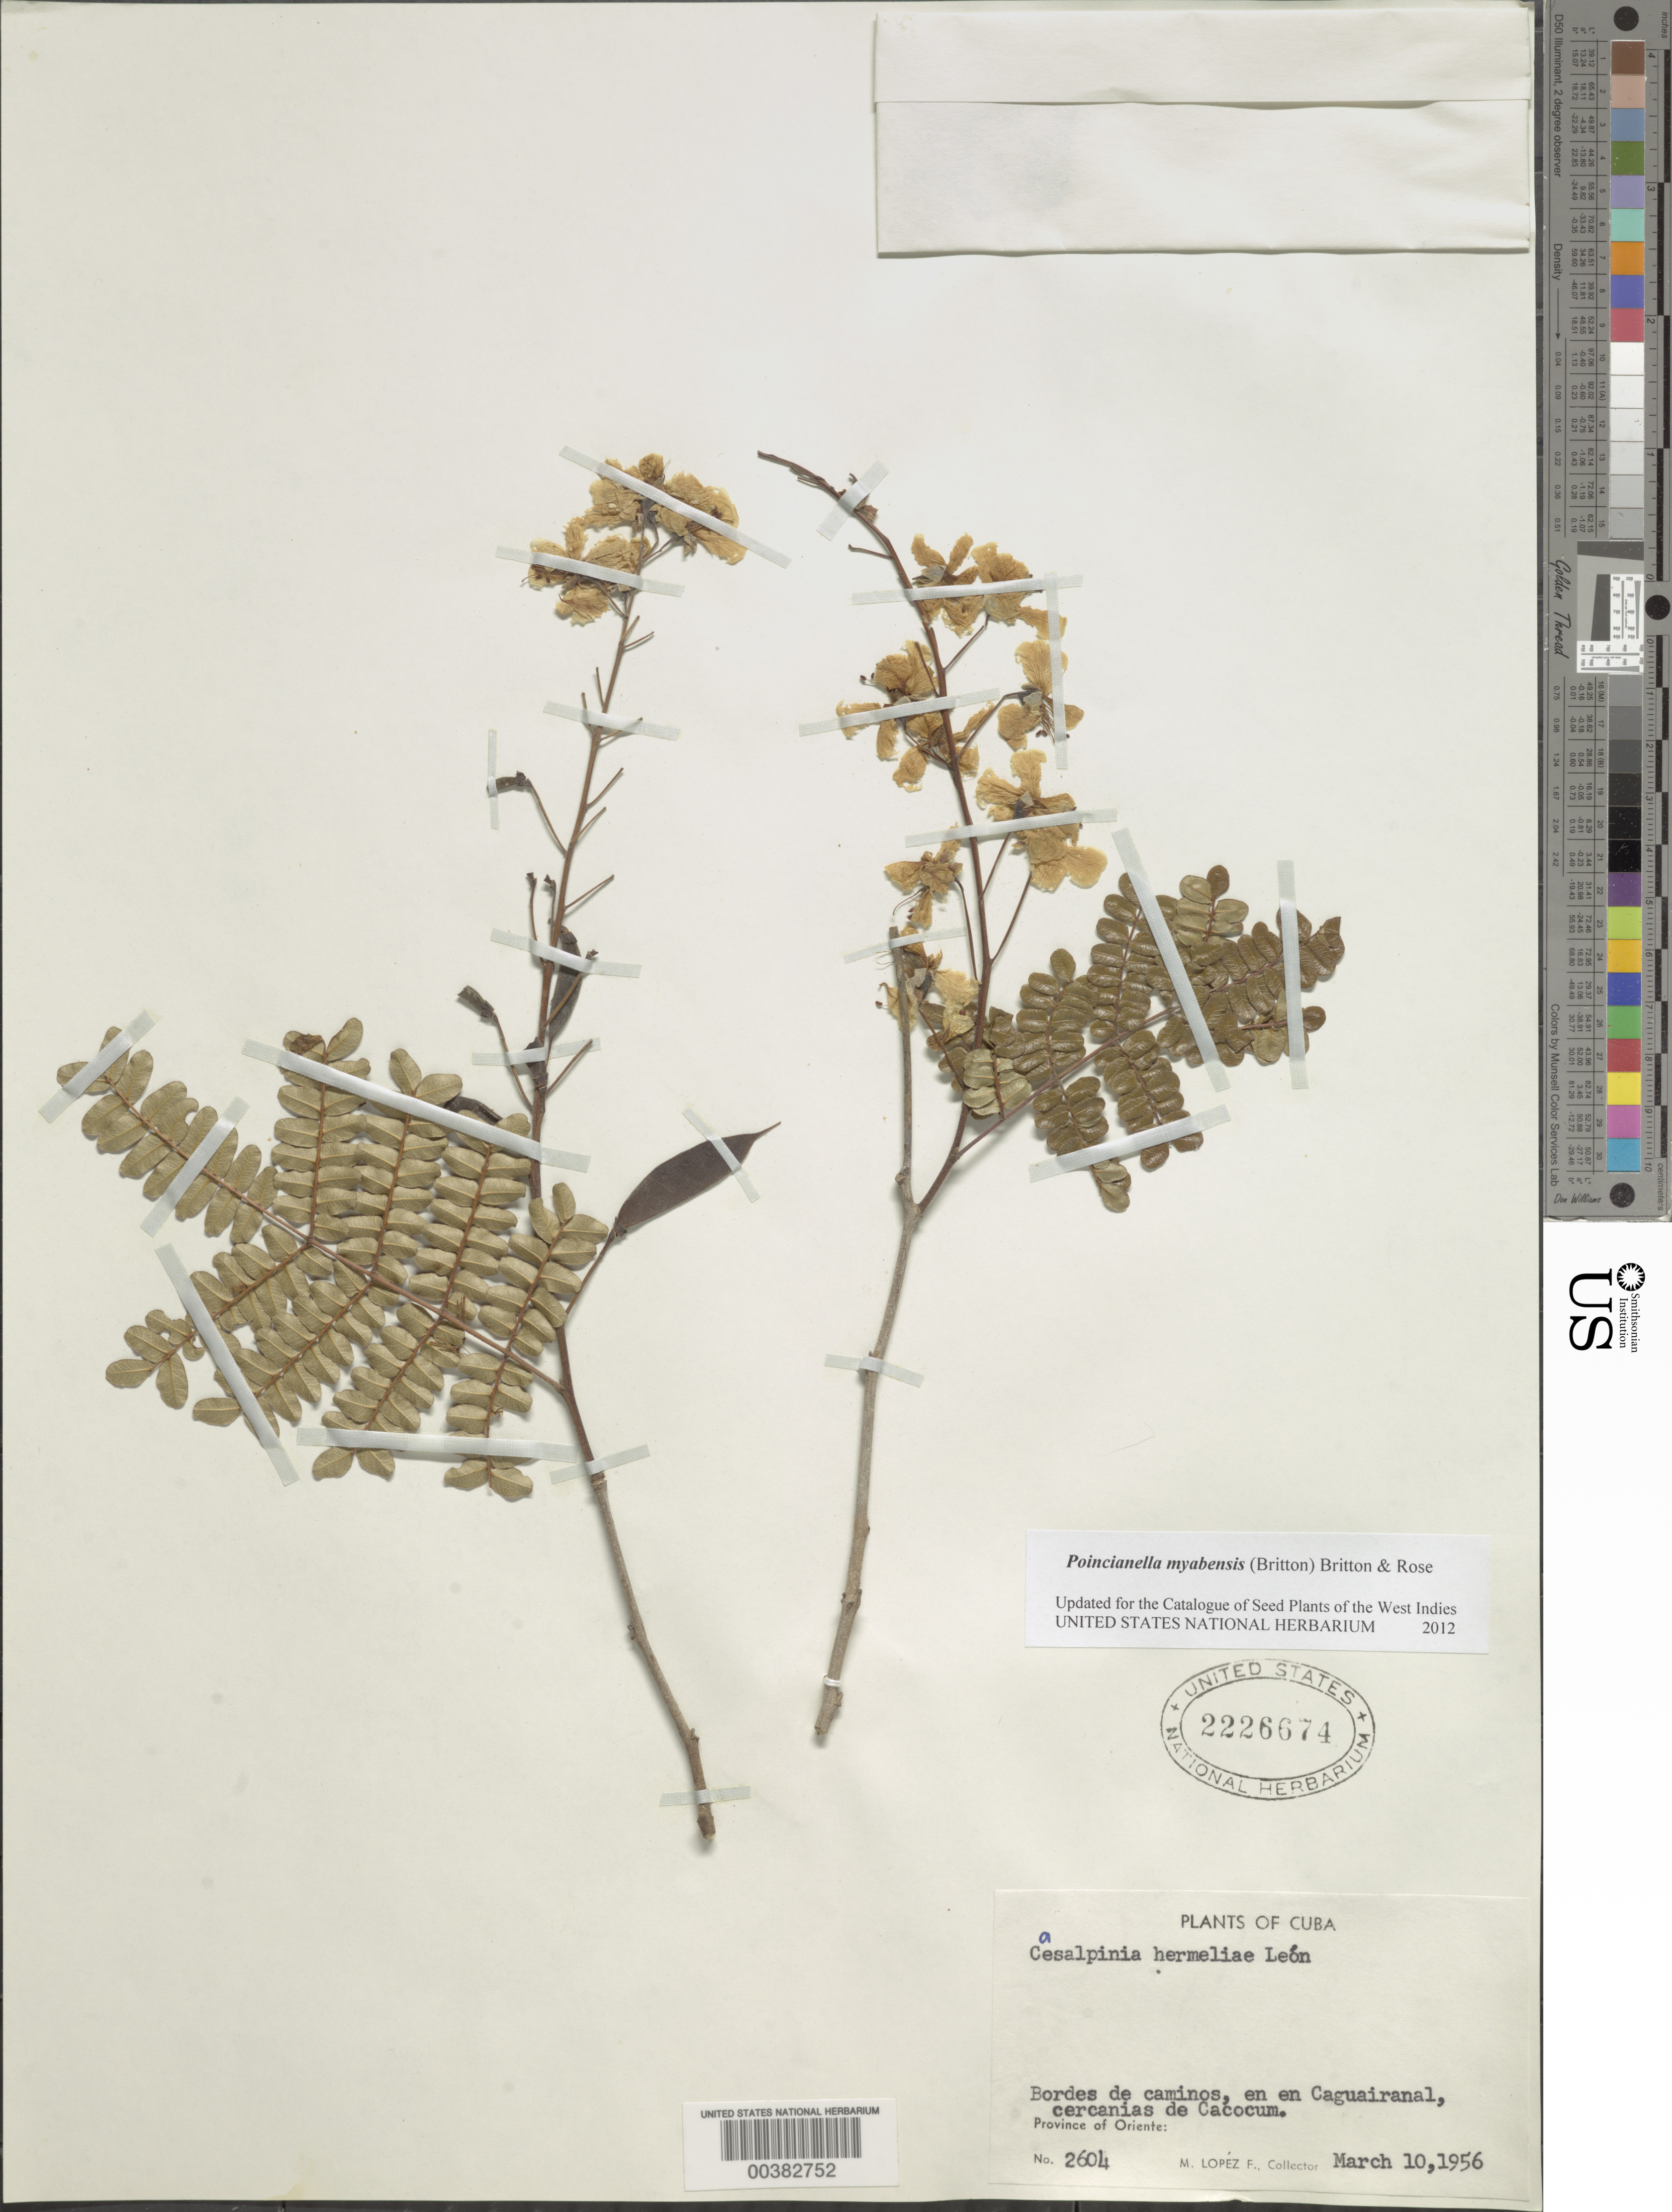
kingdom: Plantae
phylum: Tracheophyta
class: Magnoliopsida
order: Fabales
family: Fabaceae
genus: Cenostigma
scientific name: Cenostigma maybense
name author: (Britton) Gagnon & G.P. Lewis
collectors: M. López Figueiras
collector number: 2604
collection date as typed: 10 Mar 1956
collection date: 1956-03-10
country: Cuba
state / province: Oriente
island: Greater Antilles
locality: En en caguairanal, cercanias de cacocum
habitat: Bordes de caminos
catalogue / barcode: US 2226674